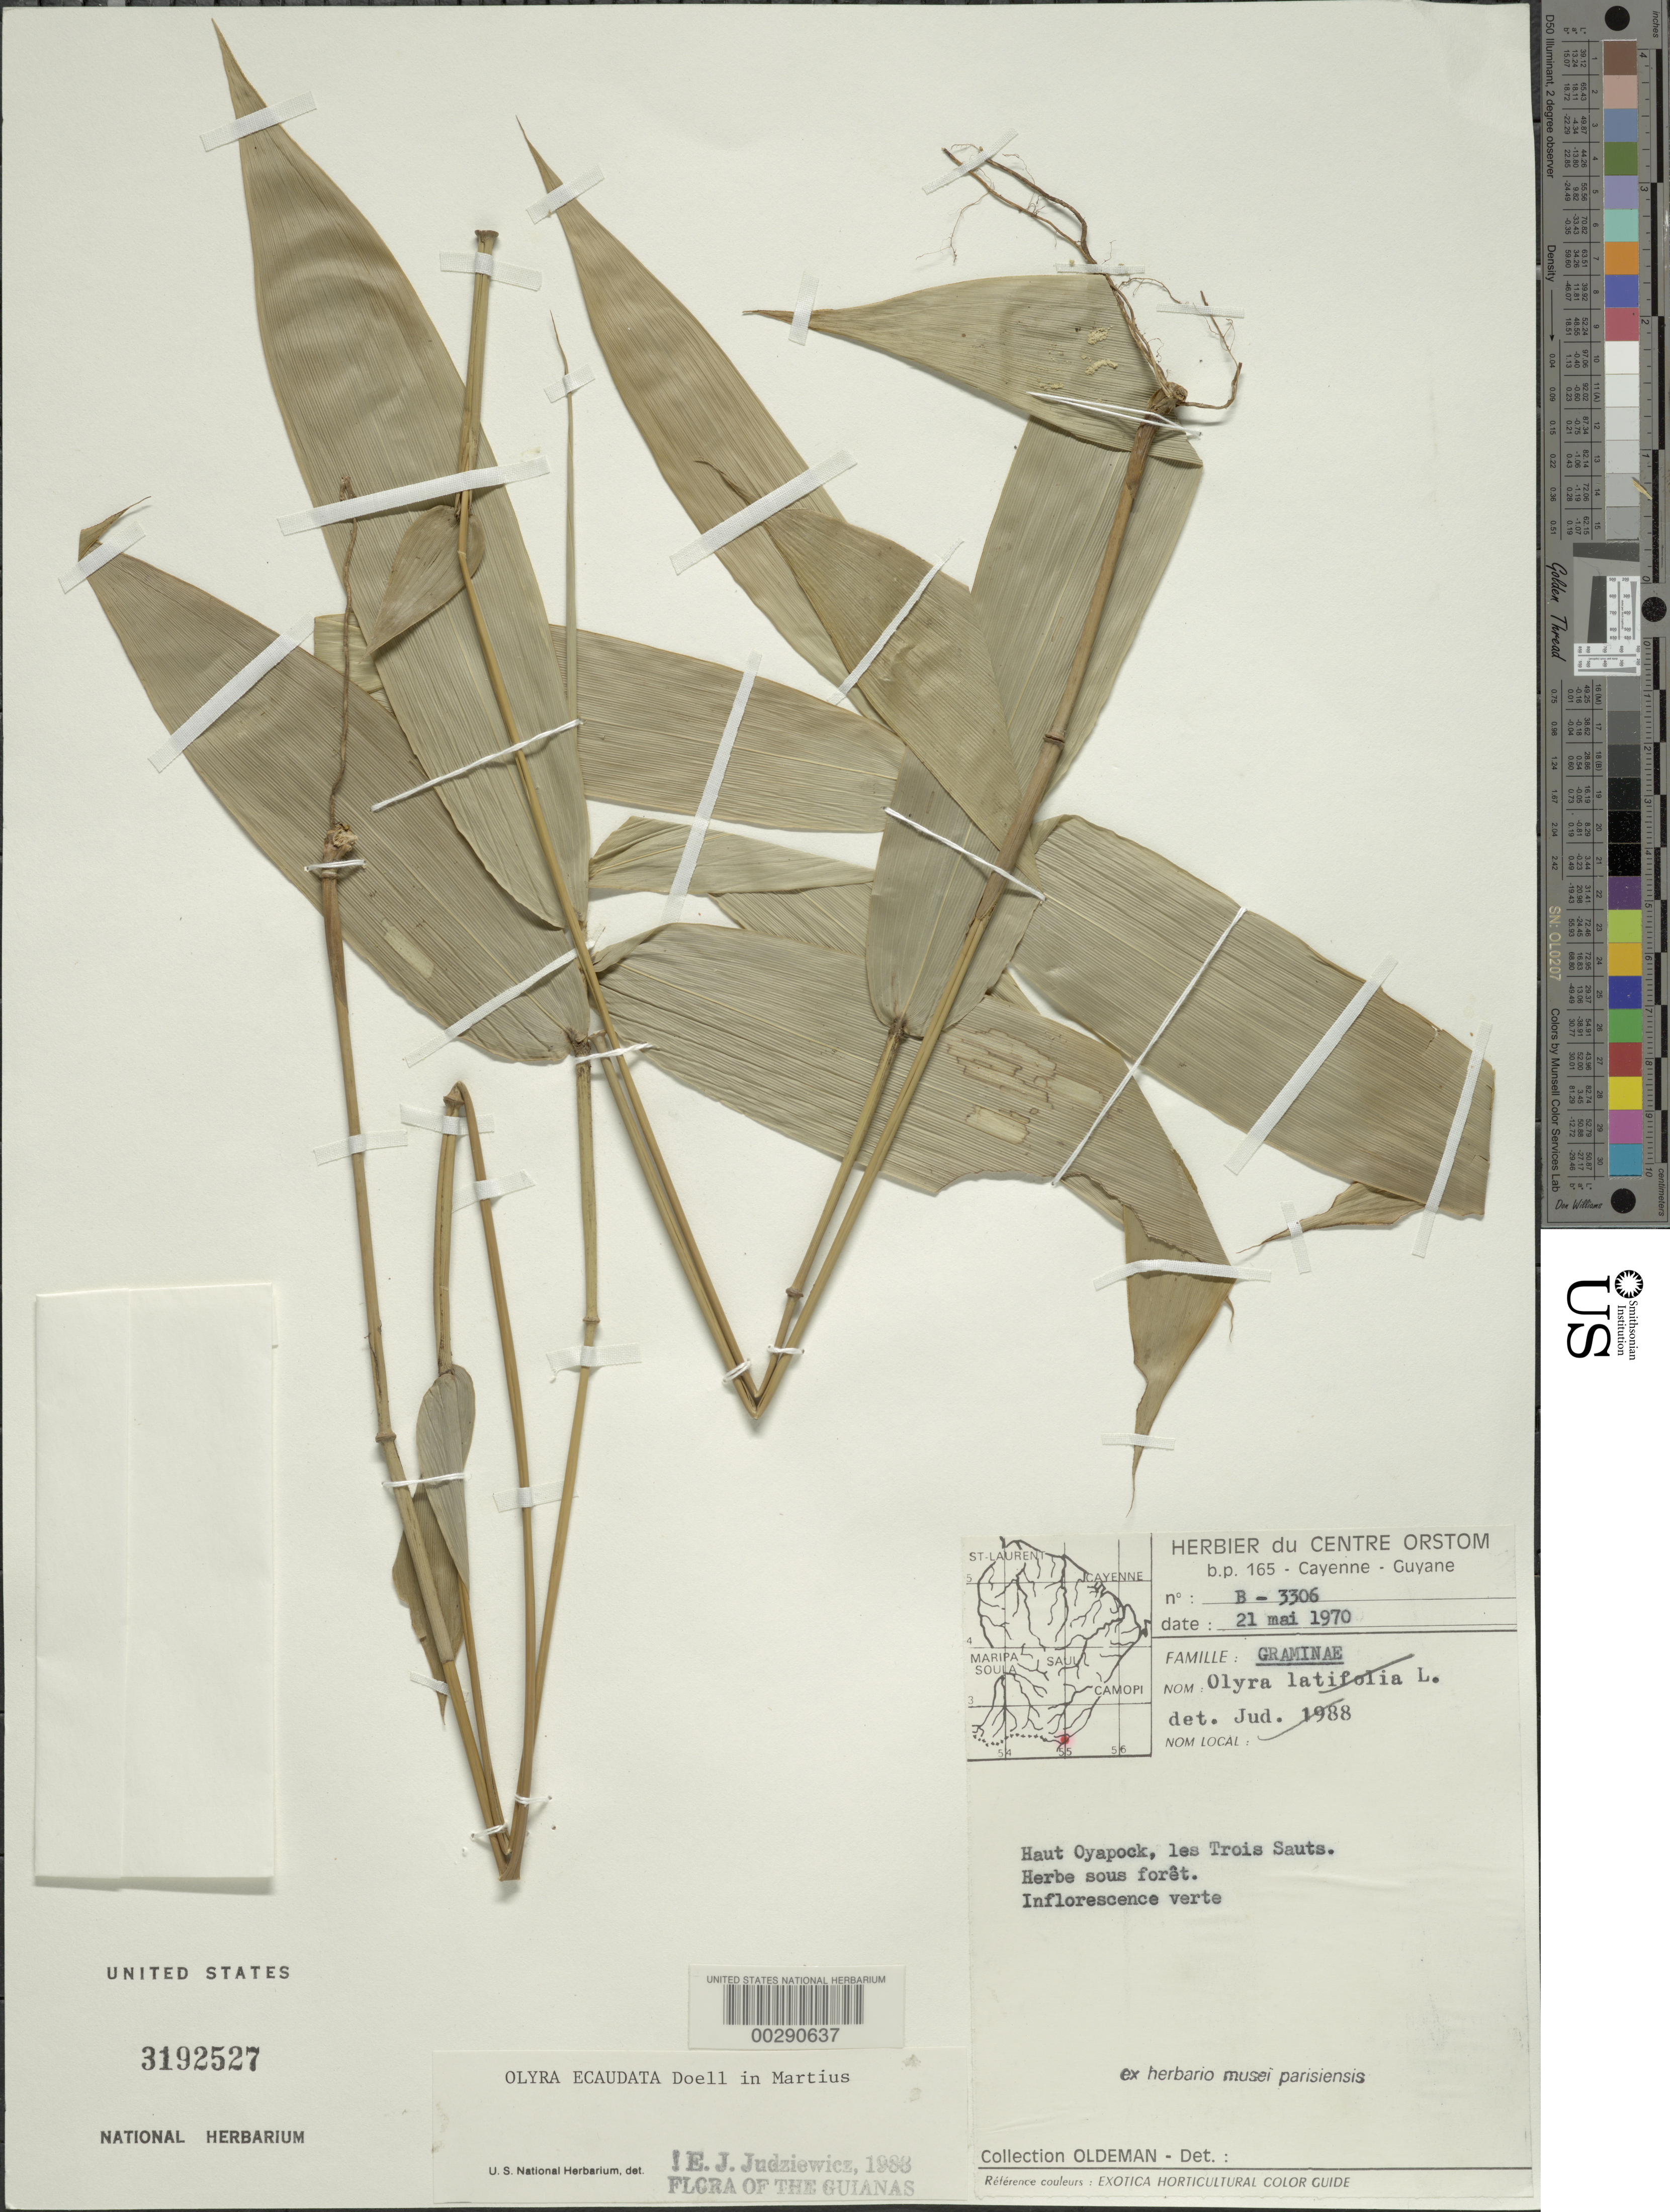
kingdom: Plantae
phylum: Tracheophyta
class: Liliopsida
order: Poales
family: Poaceae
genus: Olyra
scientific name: Olyra ecaudata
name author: Döll in Mart.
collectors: R. Oldeman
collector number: B-3306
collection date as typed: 21 May 1970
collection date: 1970-05-21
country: French Guiana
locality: Haut oyapock, les Trois Sauts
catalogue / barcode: US 3192527